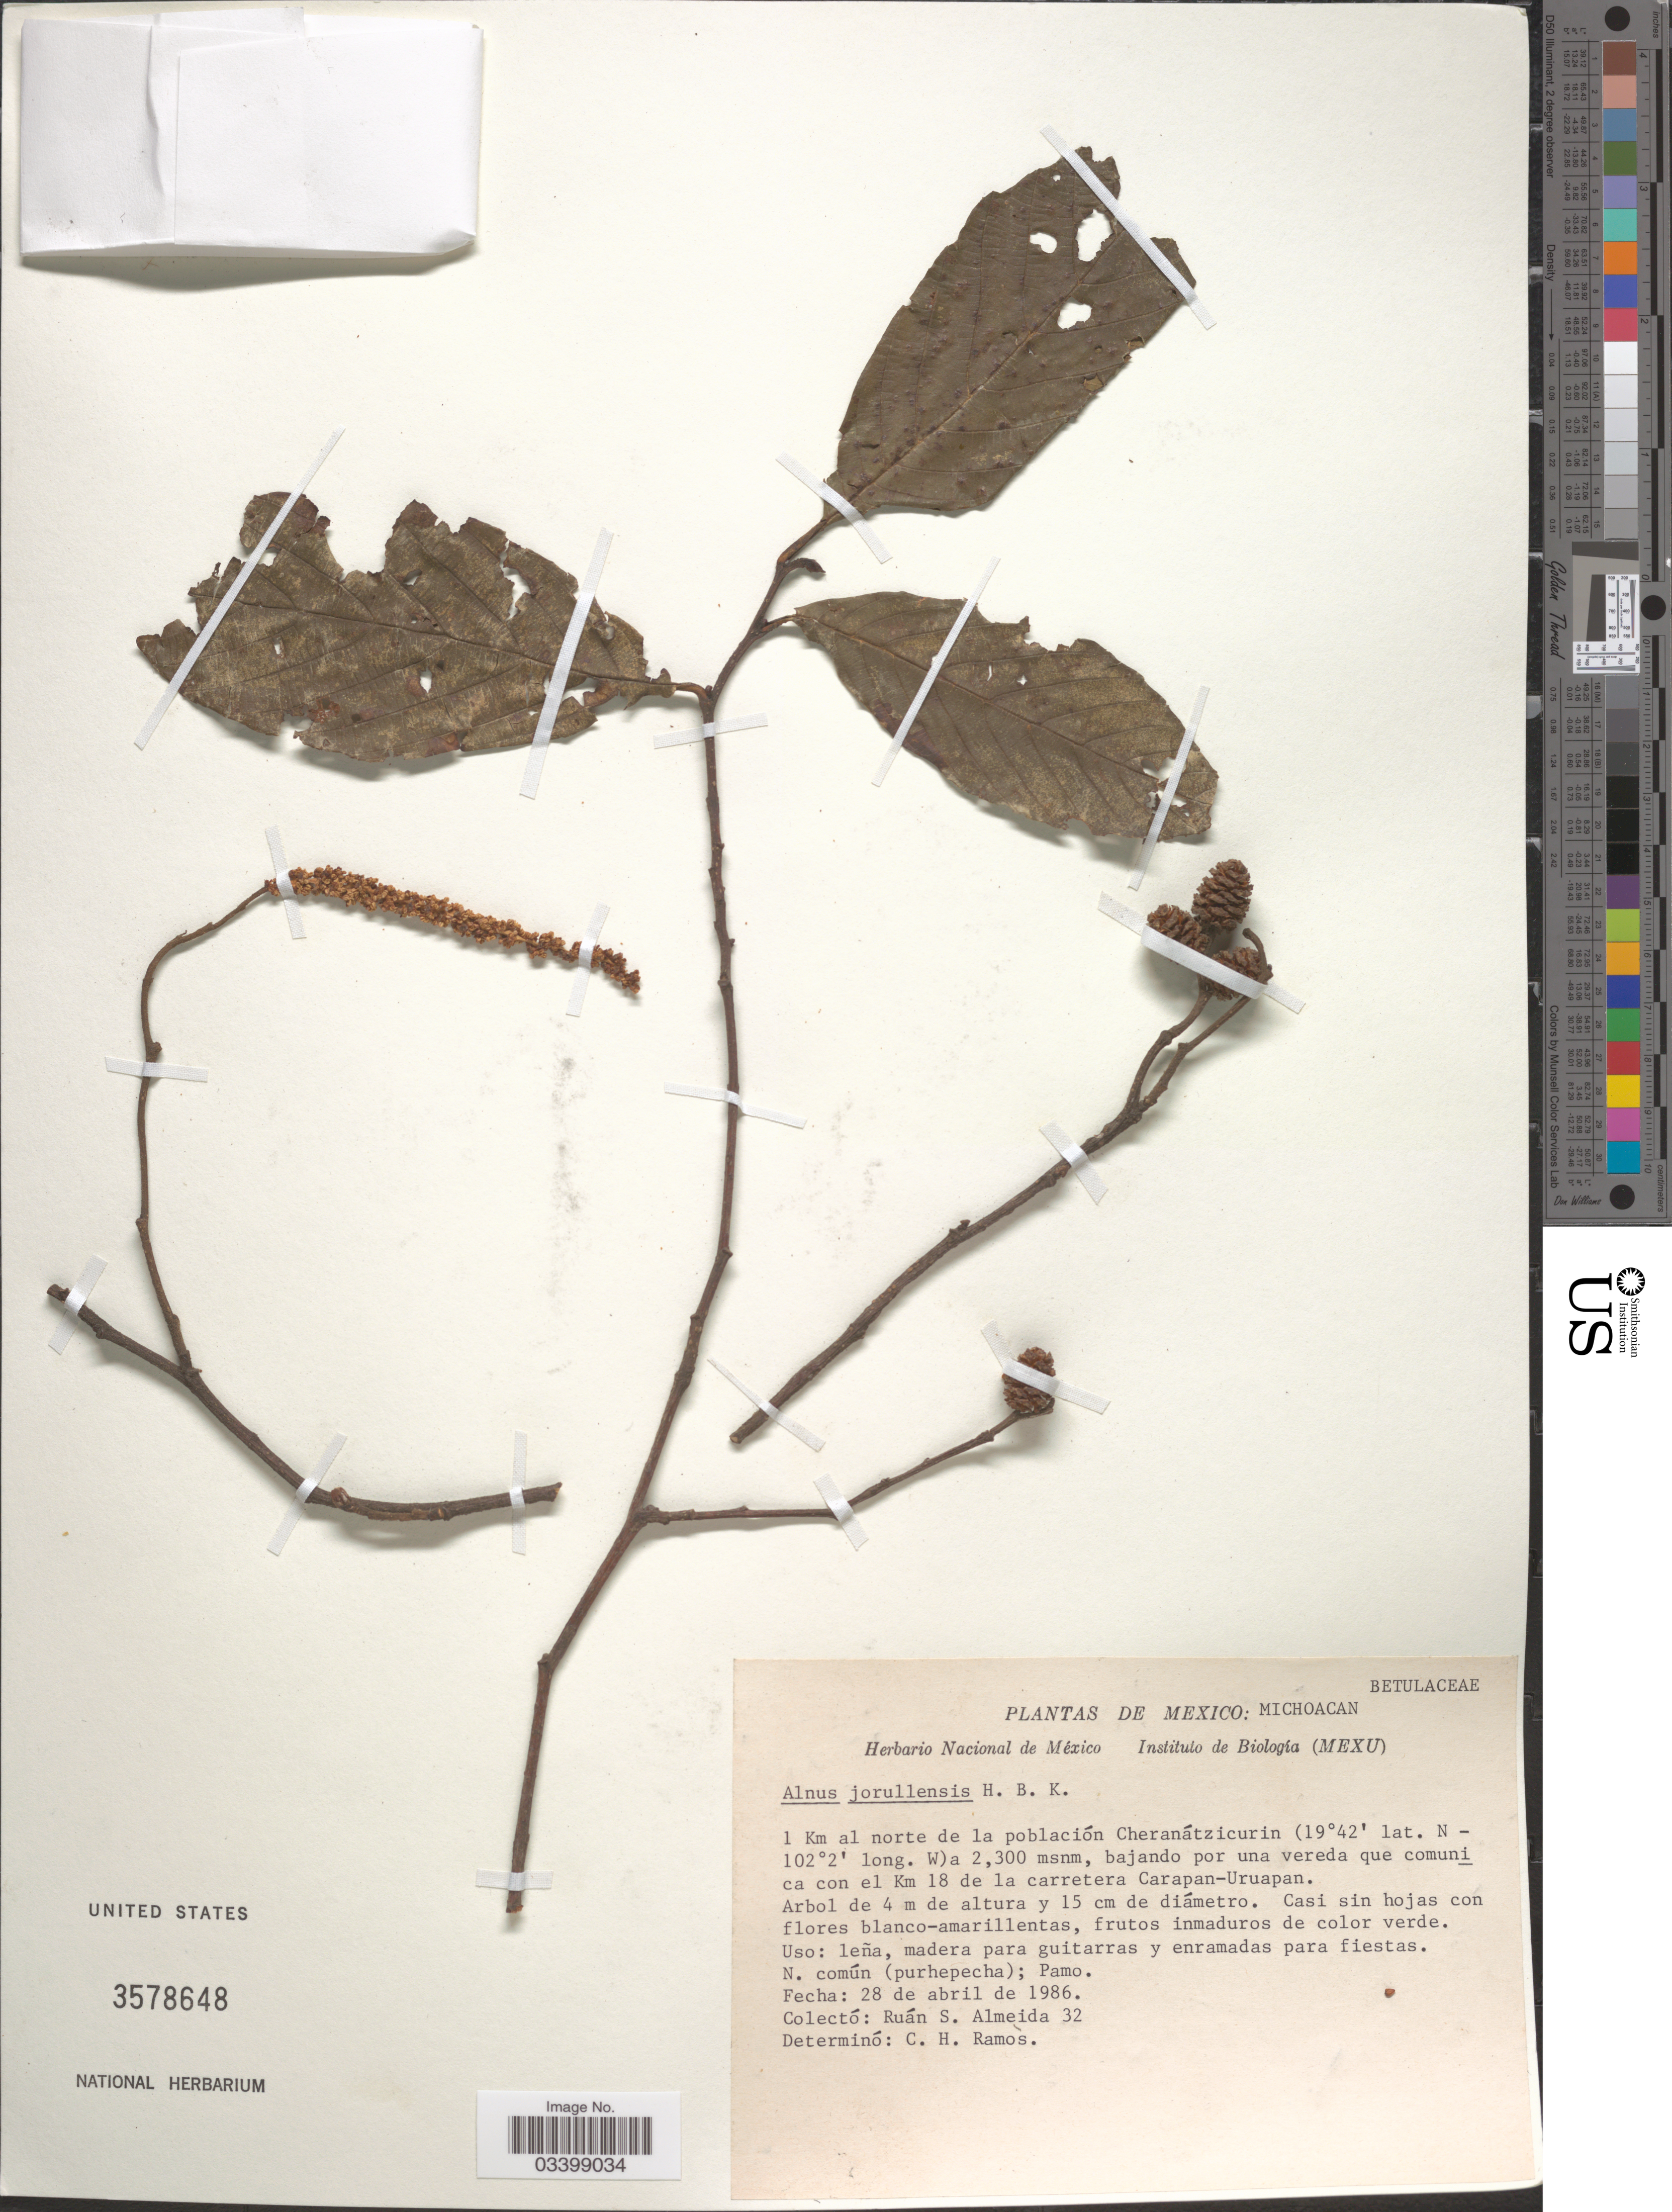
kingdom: Plantae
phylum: Tracheophyta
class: Magnoliopsida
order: Fagales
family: Betulaceae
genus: Alnus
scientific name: Alnus jorullensis subsp. lutea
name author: Furlow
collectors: R. Almeida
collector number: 32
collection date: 1986-04-28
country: Mexico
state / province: Michoacán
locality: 1 Km al norte de la población Cheranátzicurin, bajando por una vereda que comunica con el Km 18 de la carretera Carapan-Uruapan.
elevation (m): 2300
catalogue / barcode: US 3578648